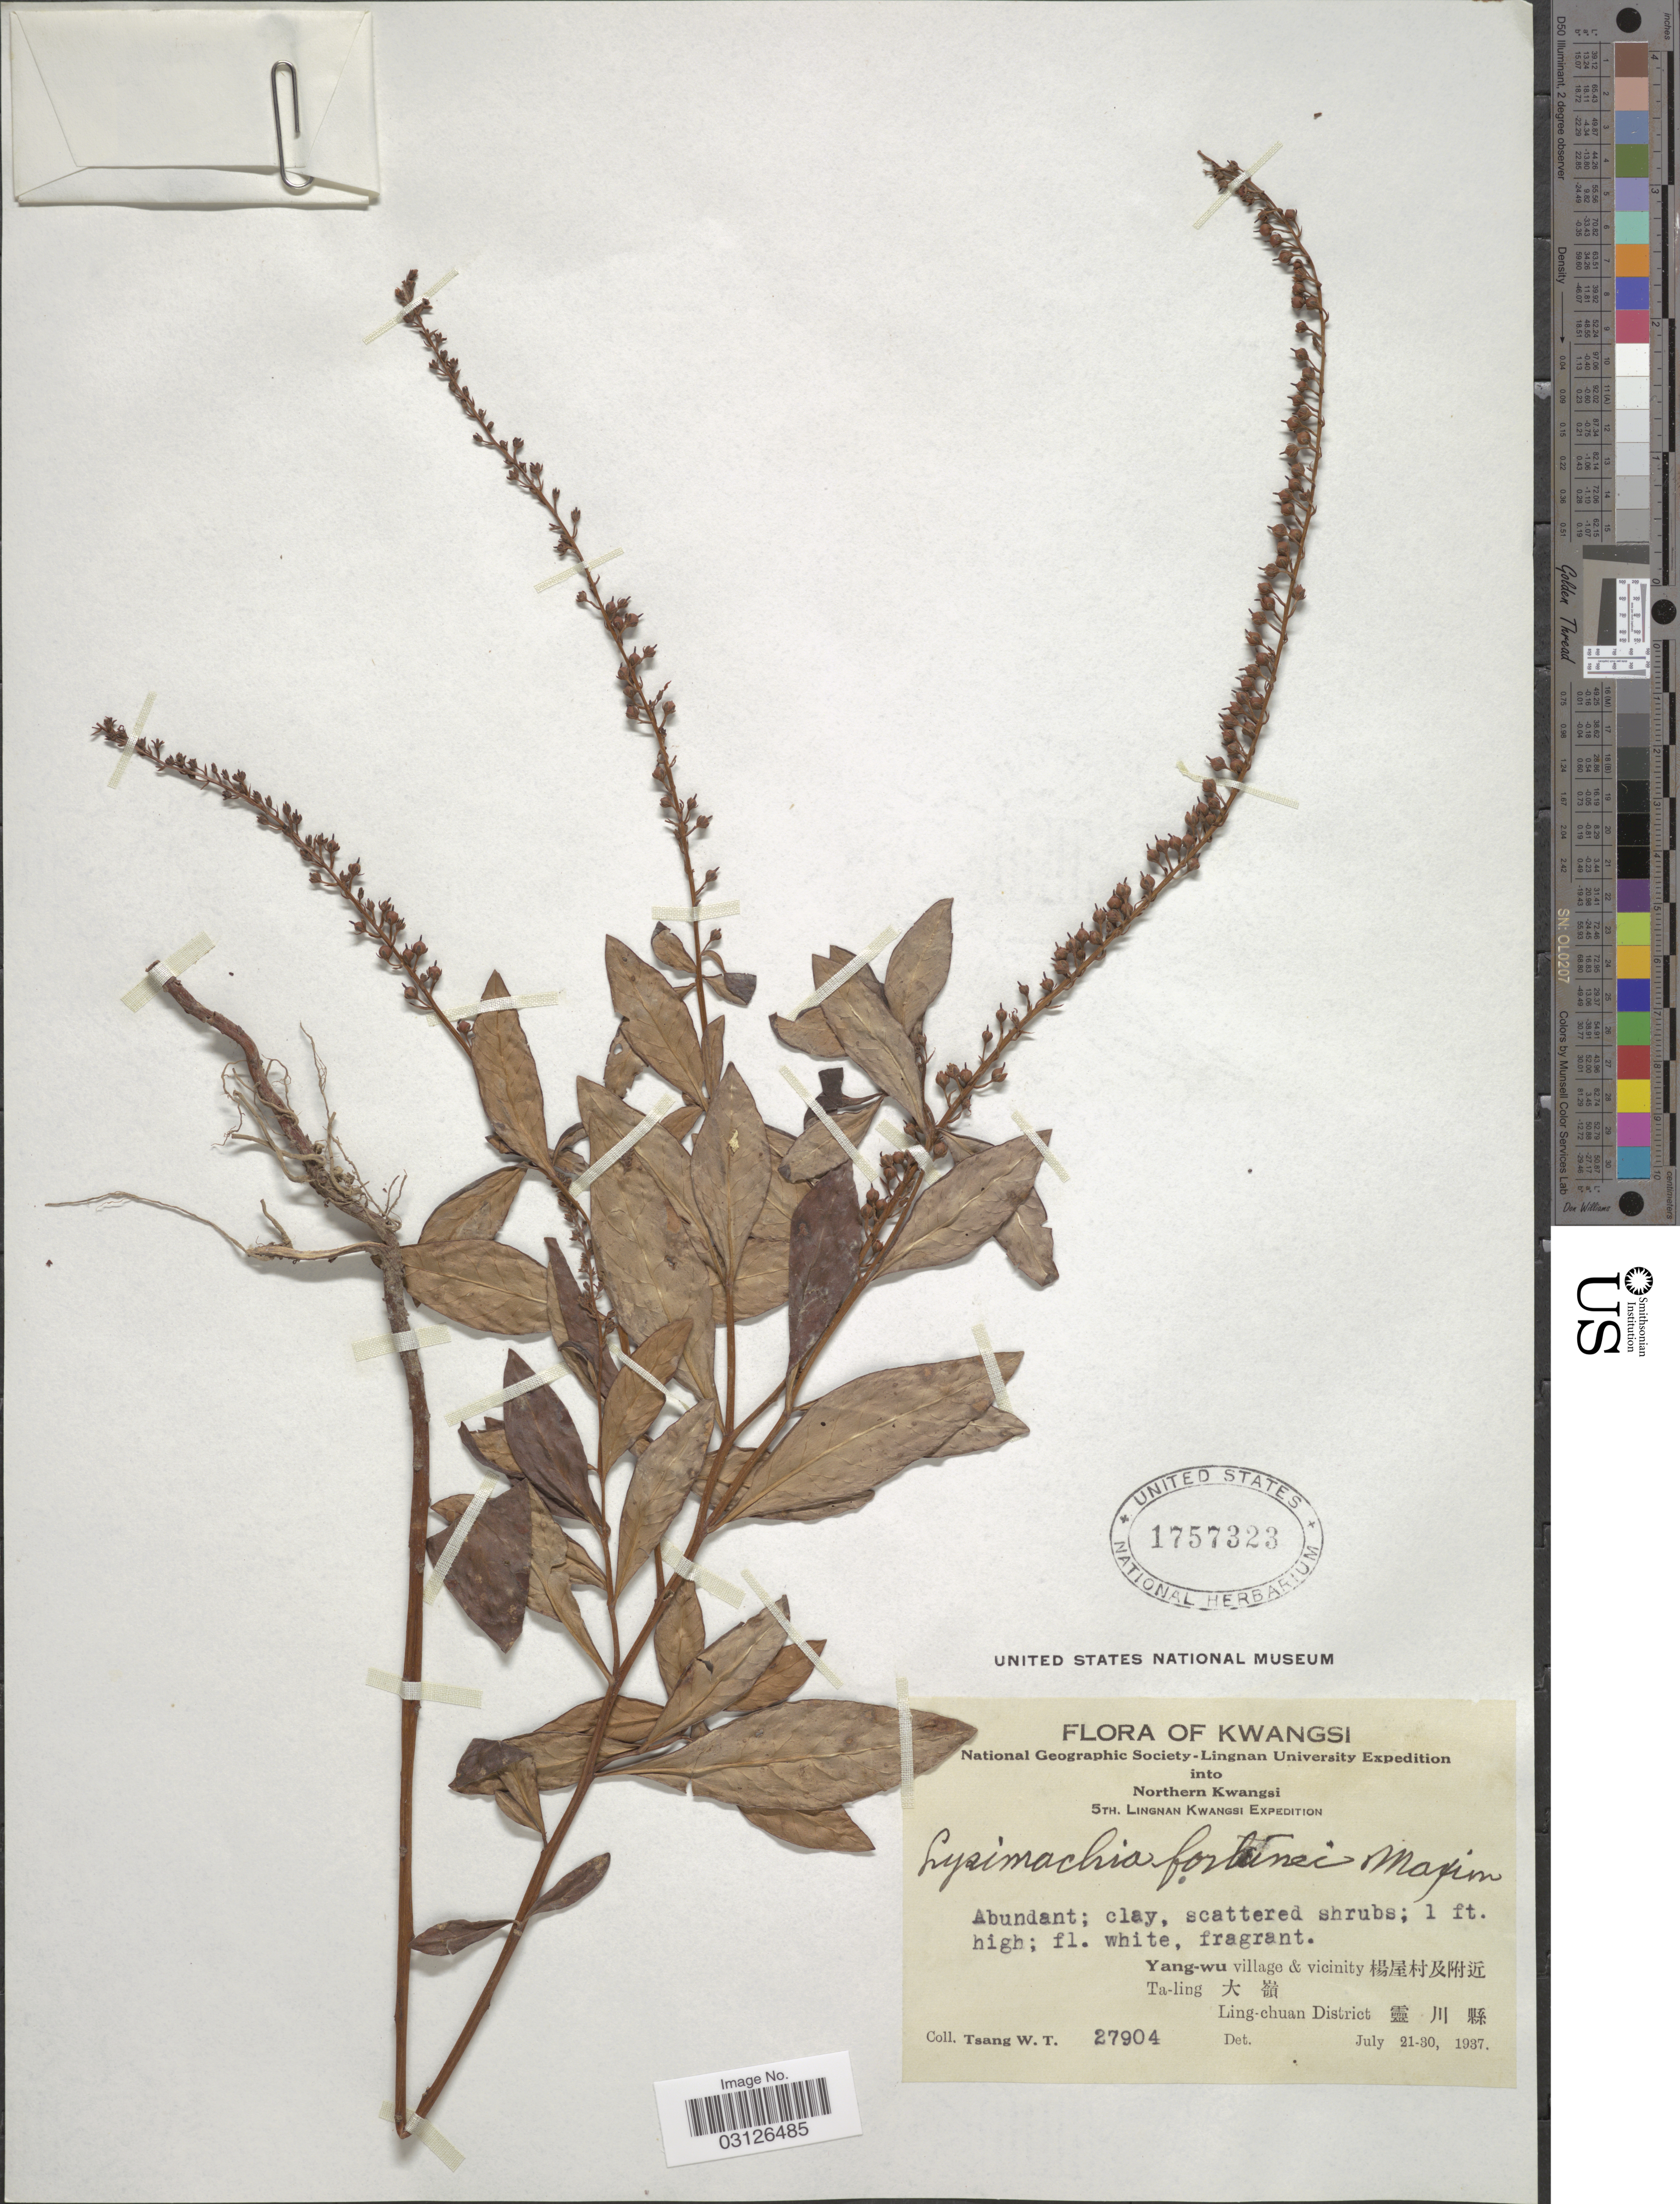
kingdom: Plantae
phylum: Tracheophyta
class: Magnoliopsida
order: Ericales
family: Primulaceae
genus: Lysimachia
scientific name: Lysimachia fortunei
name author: Maxim.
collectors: W. T. Tsang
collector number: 27904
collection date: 1937-07-21/1937-07-30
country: China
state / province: Guangxi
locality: Northern Kwangsi. Yang-wu village & vicinity. Ta-ling, Ling-chuan District.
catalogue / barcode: US 1757323